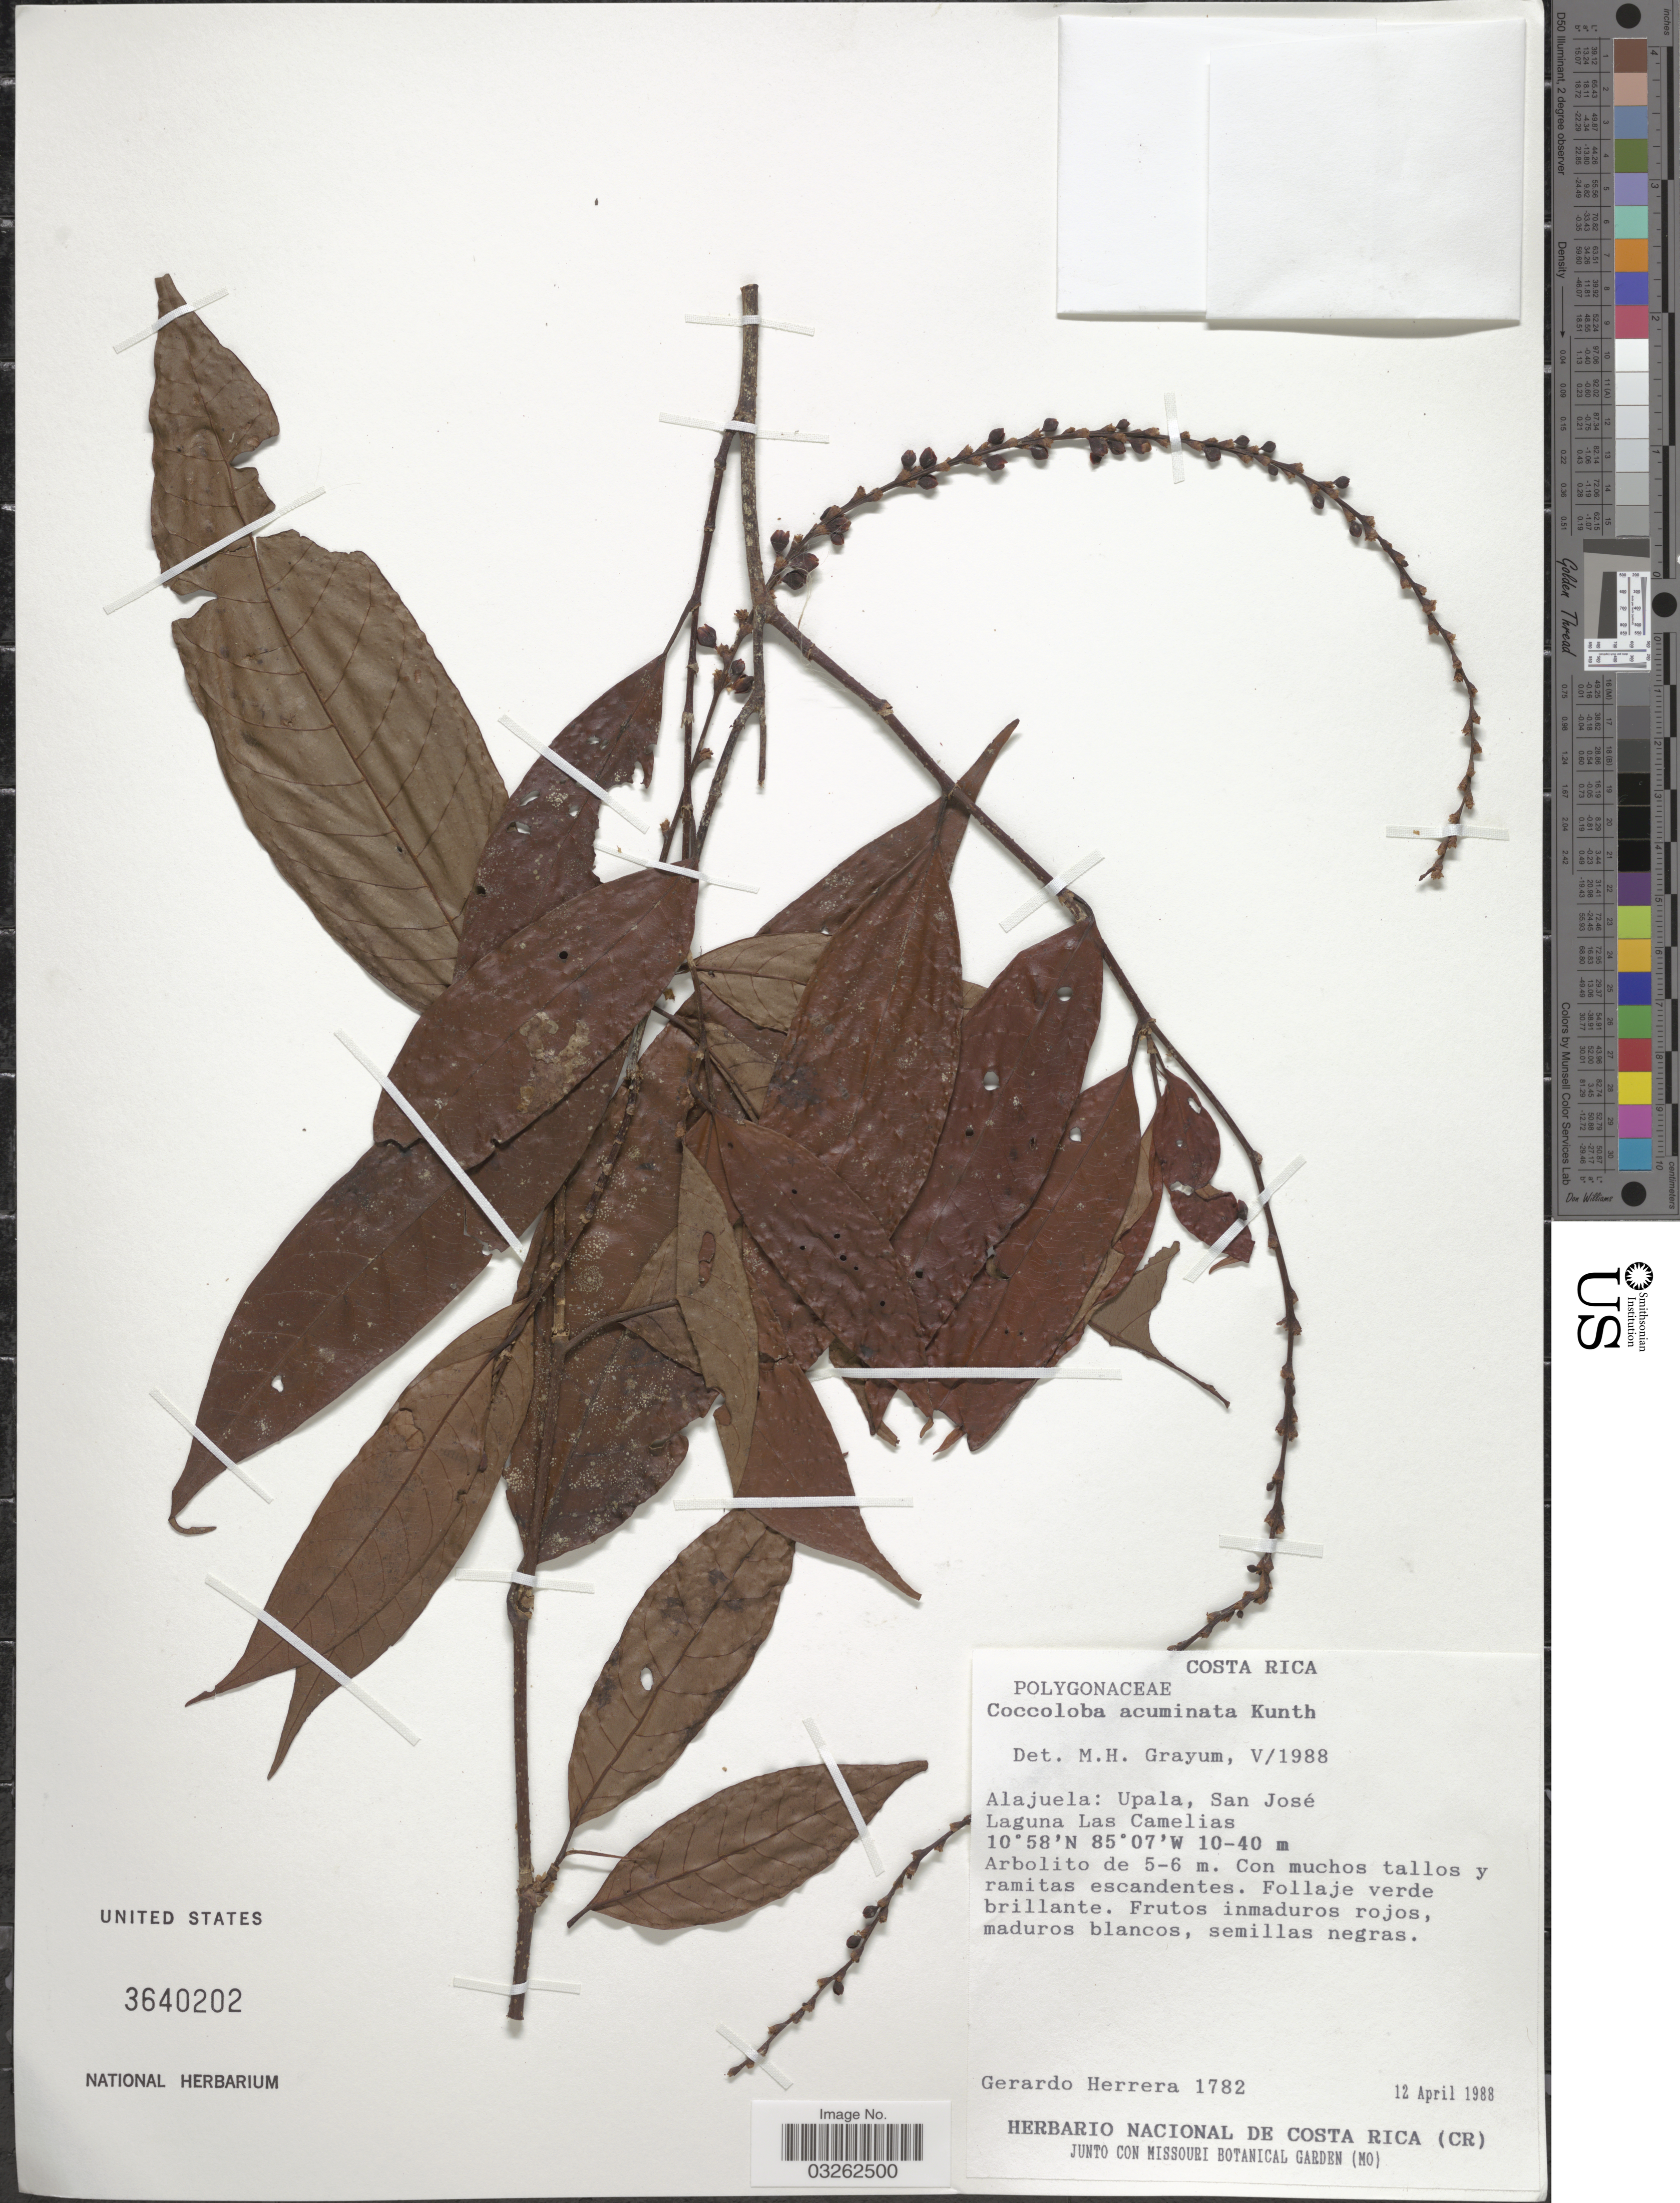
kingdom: Plantae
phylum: Tracheophyta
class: Magnoliopsida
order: Caryophyllales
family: Polygonaceae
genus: Coccoloba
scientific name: Coccoloba acuminata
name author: Kunth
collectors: G. Herrera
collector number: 1782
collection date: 1988-04-12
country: Costa Rica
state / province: Alajuela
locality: Upala, San José. Laguna Las Camelias.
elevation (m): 10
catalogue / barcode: US 3640202